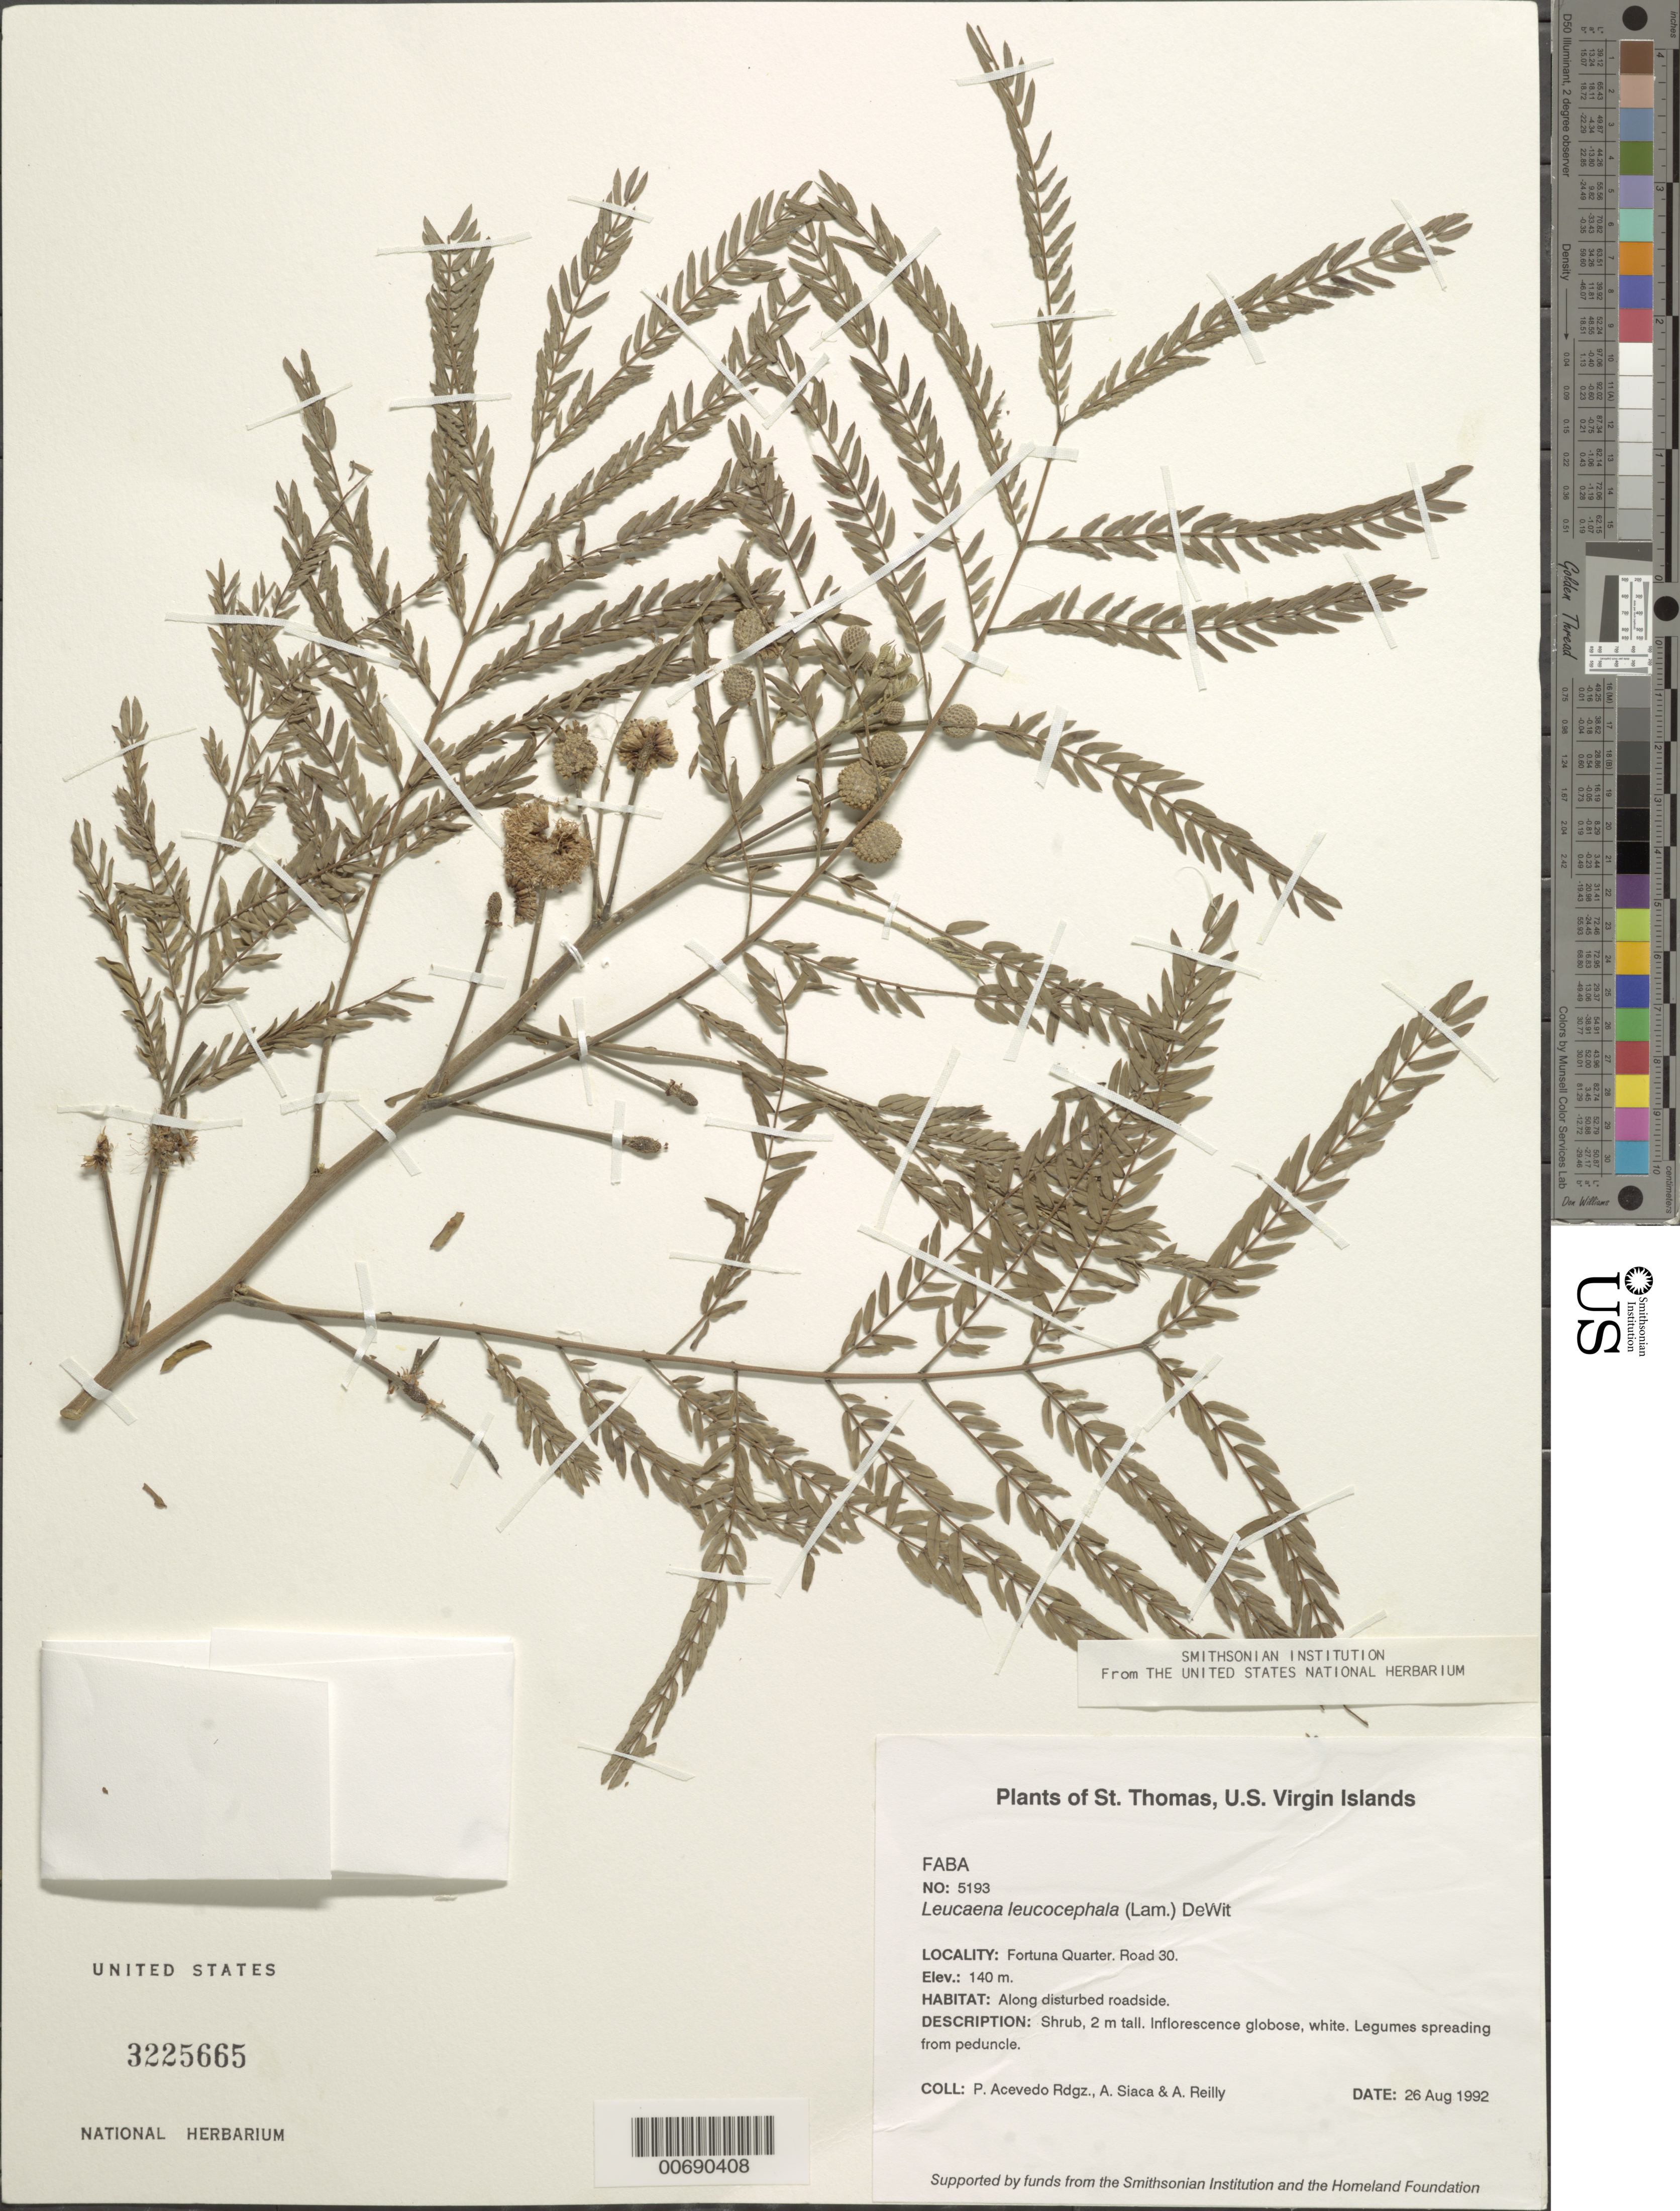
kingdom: Plantae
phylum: Tracheophyta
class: Magnoliopsida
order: Fabales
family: Fabaceae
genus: Leucaena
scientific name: Leucaena leucocephala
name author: (Lam.) de Wit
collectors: P. Acevedo-Rodr., A. Siaca & A. Reilly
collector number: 5193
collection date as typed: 26 Aug 1992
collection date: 1992-08-26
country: U.S. Virgin Islands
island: St. Thomas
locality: Fortuna Quarter. Road 30.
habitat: Along disturbed roadside.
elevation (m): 140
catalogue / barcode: US 3225665